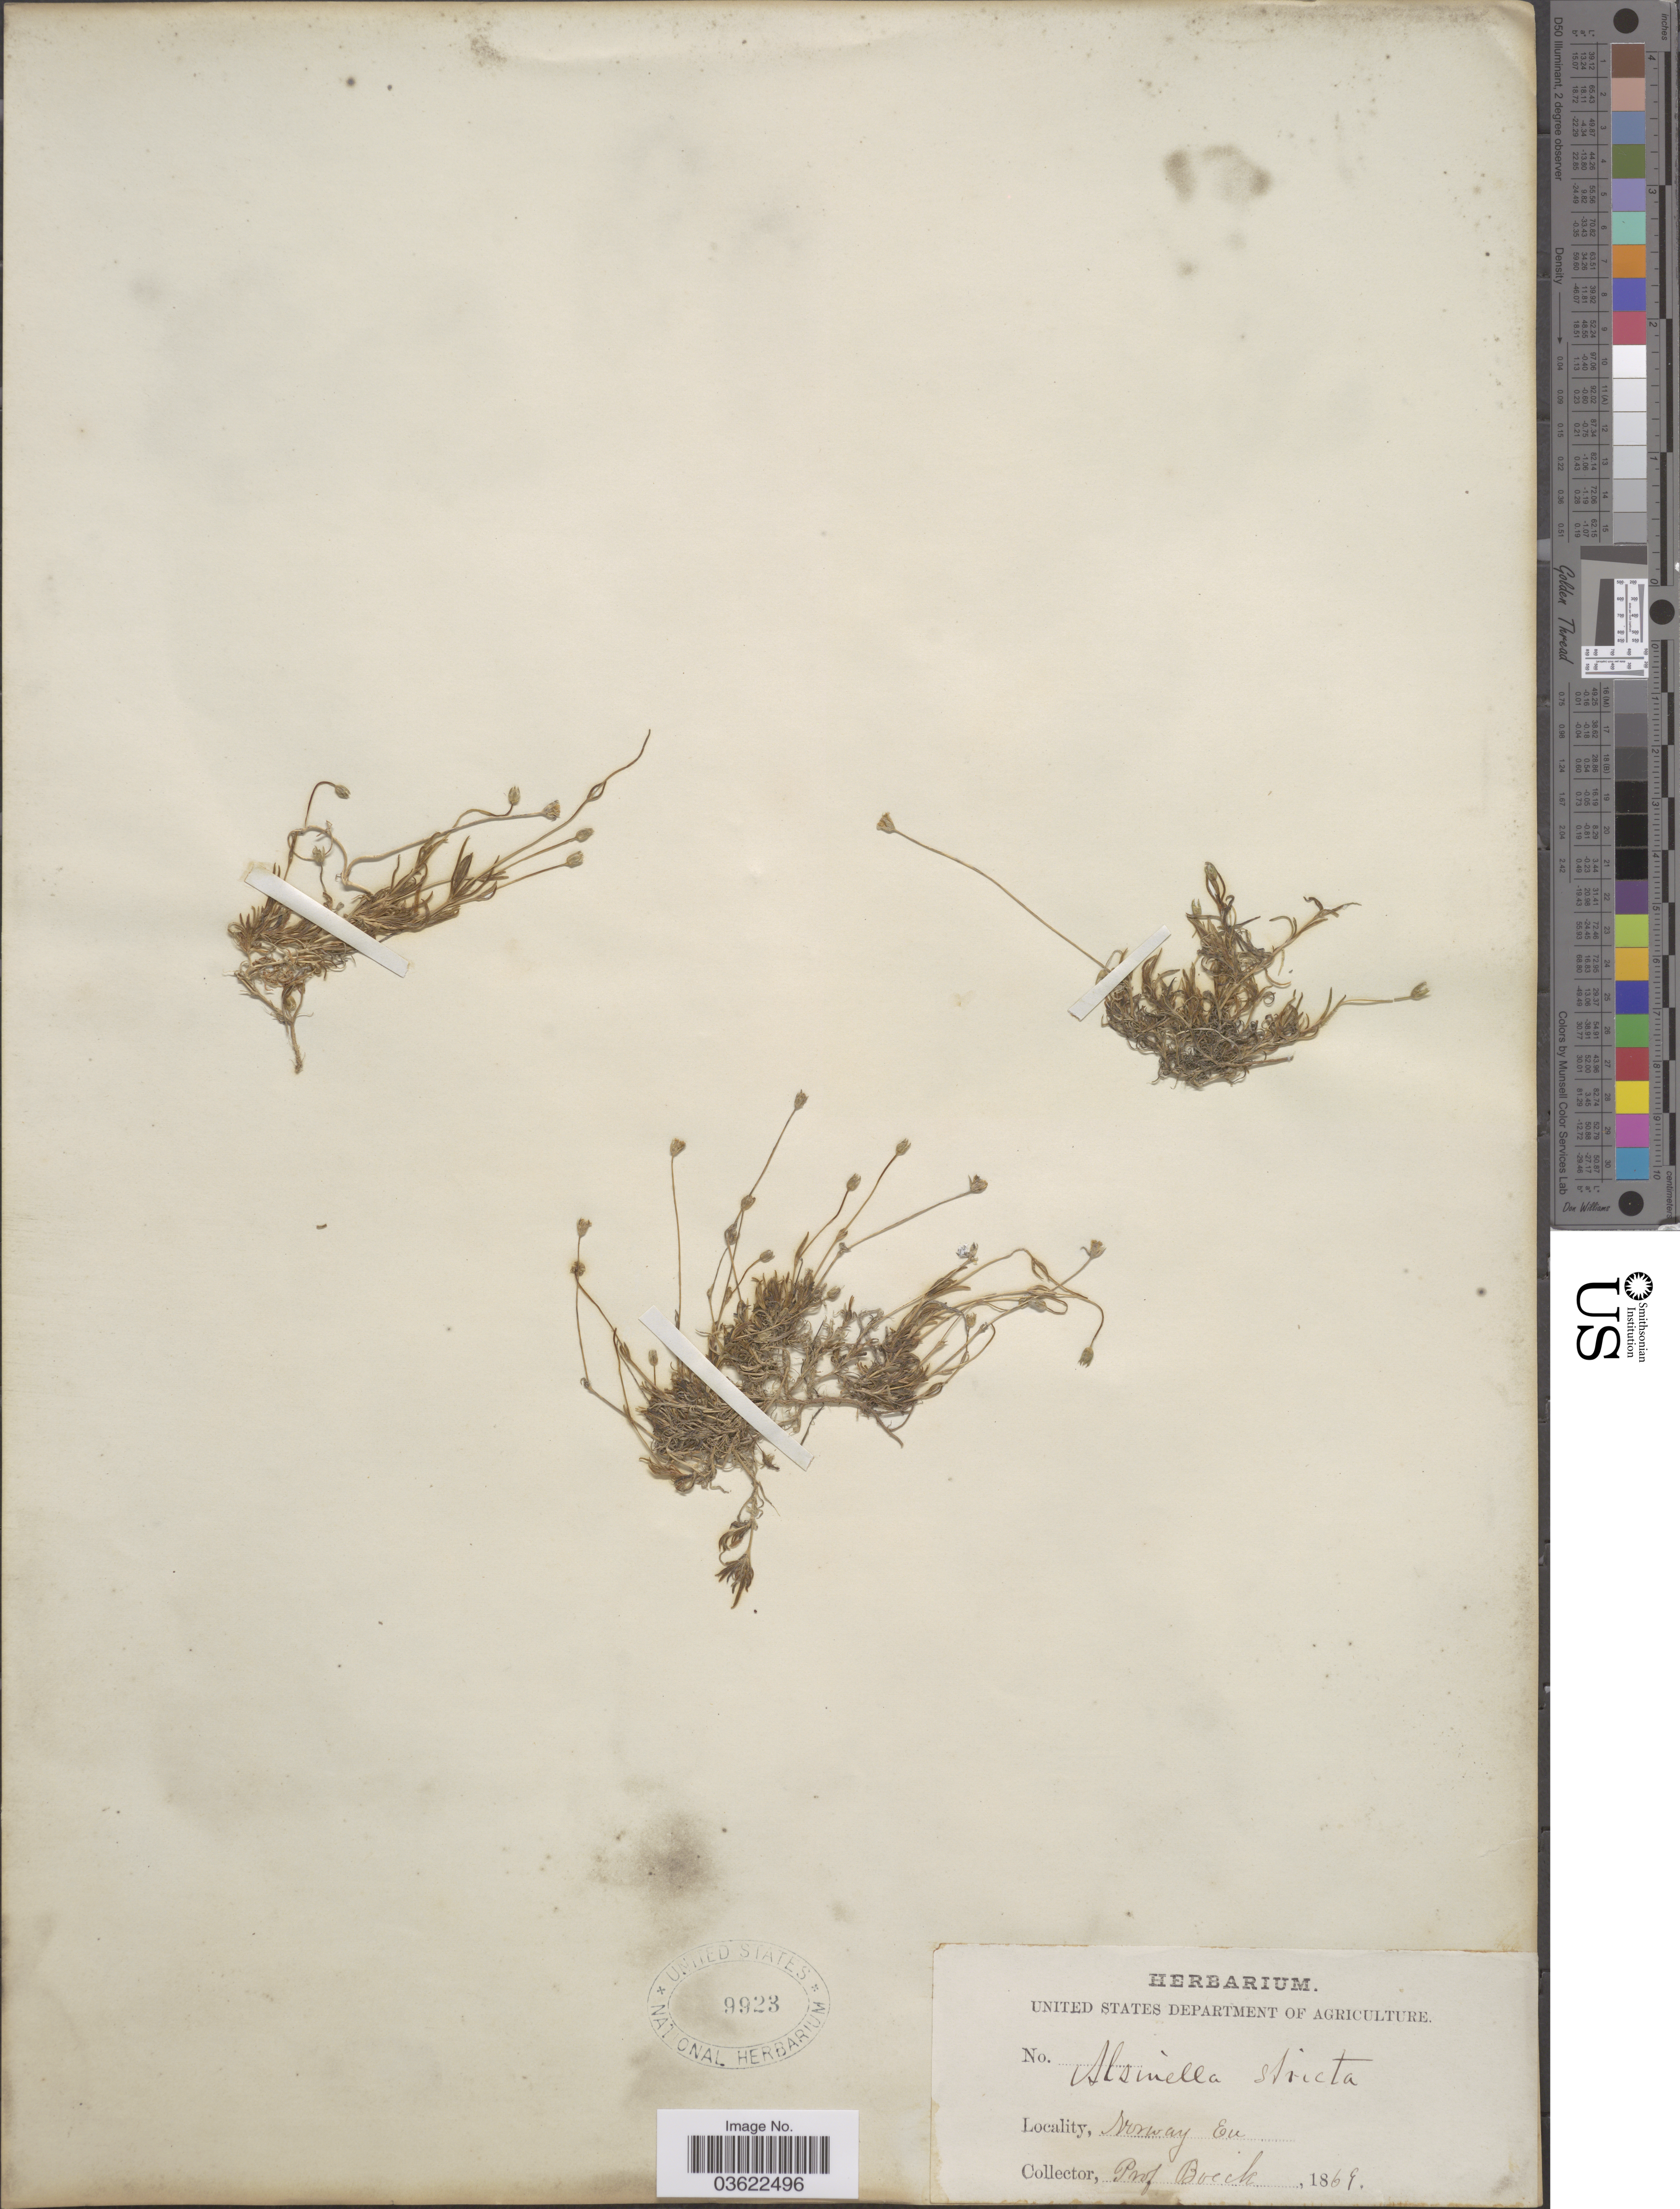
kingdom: Plantae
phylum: Tracheophyta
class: Magnoliopsida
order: Caryophyllales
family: Caryophyllaceae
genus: Arenaria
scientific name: Arenaria stricta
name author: Michx.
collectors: Prof. Boeck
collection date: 1869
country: Norway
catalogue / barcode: US 9923